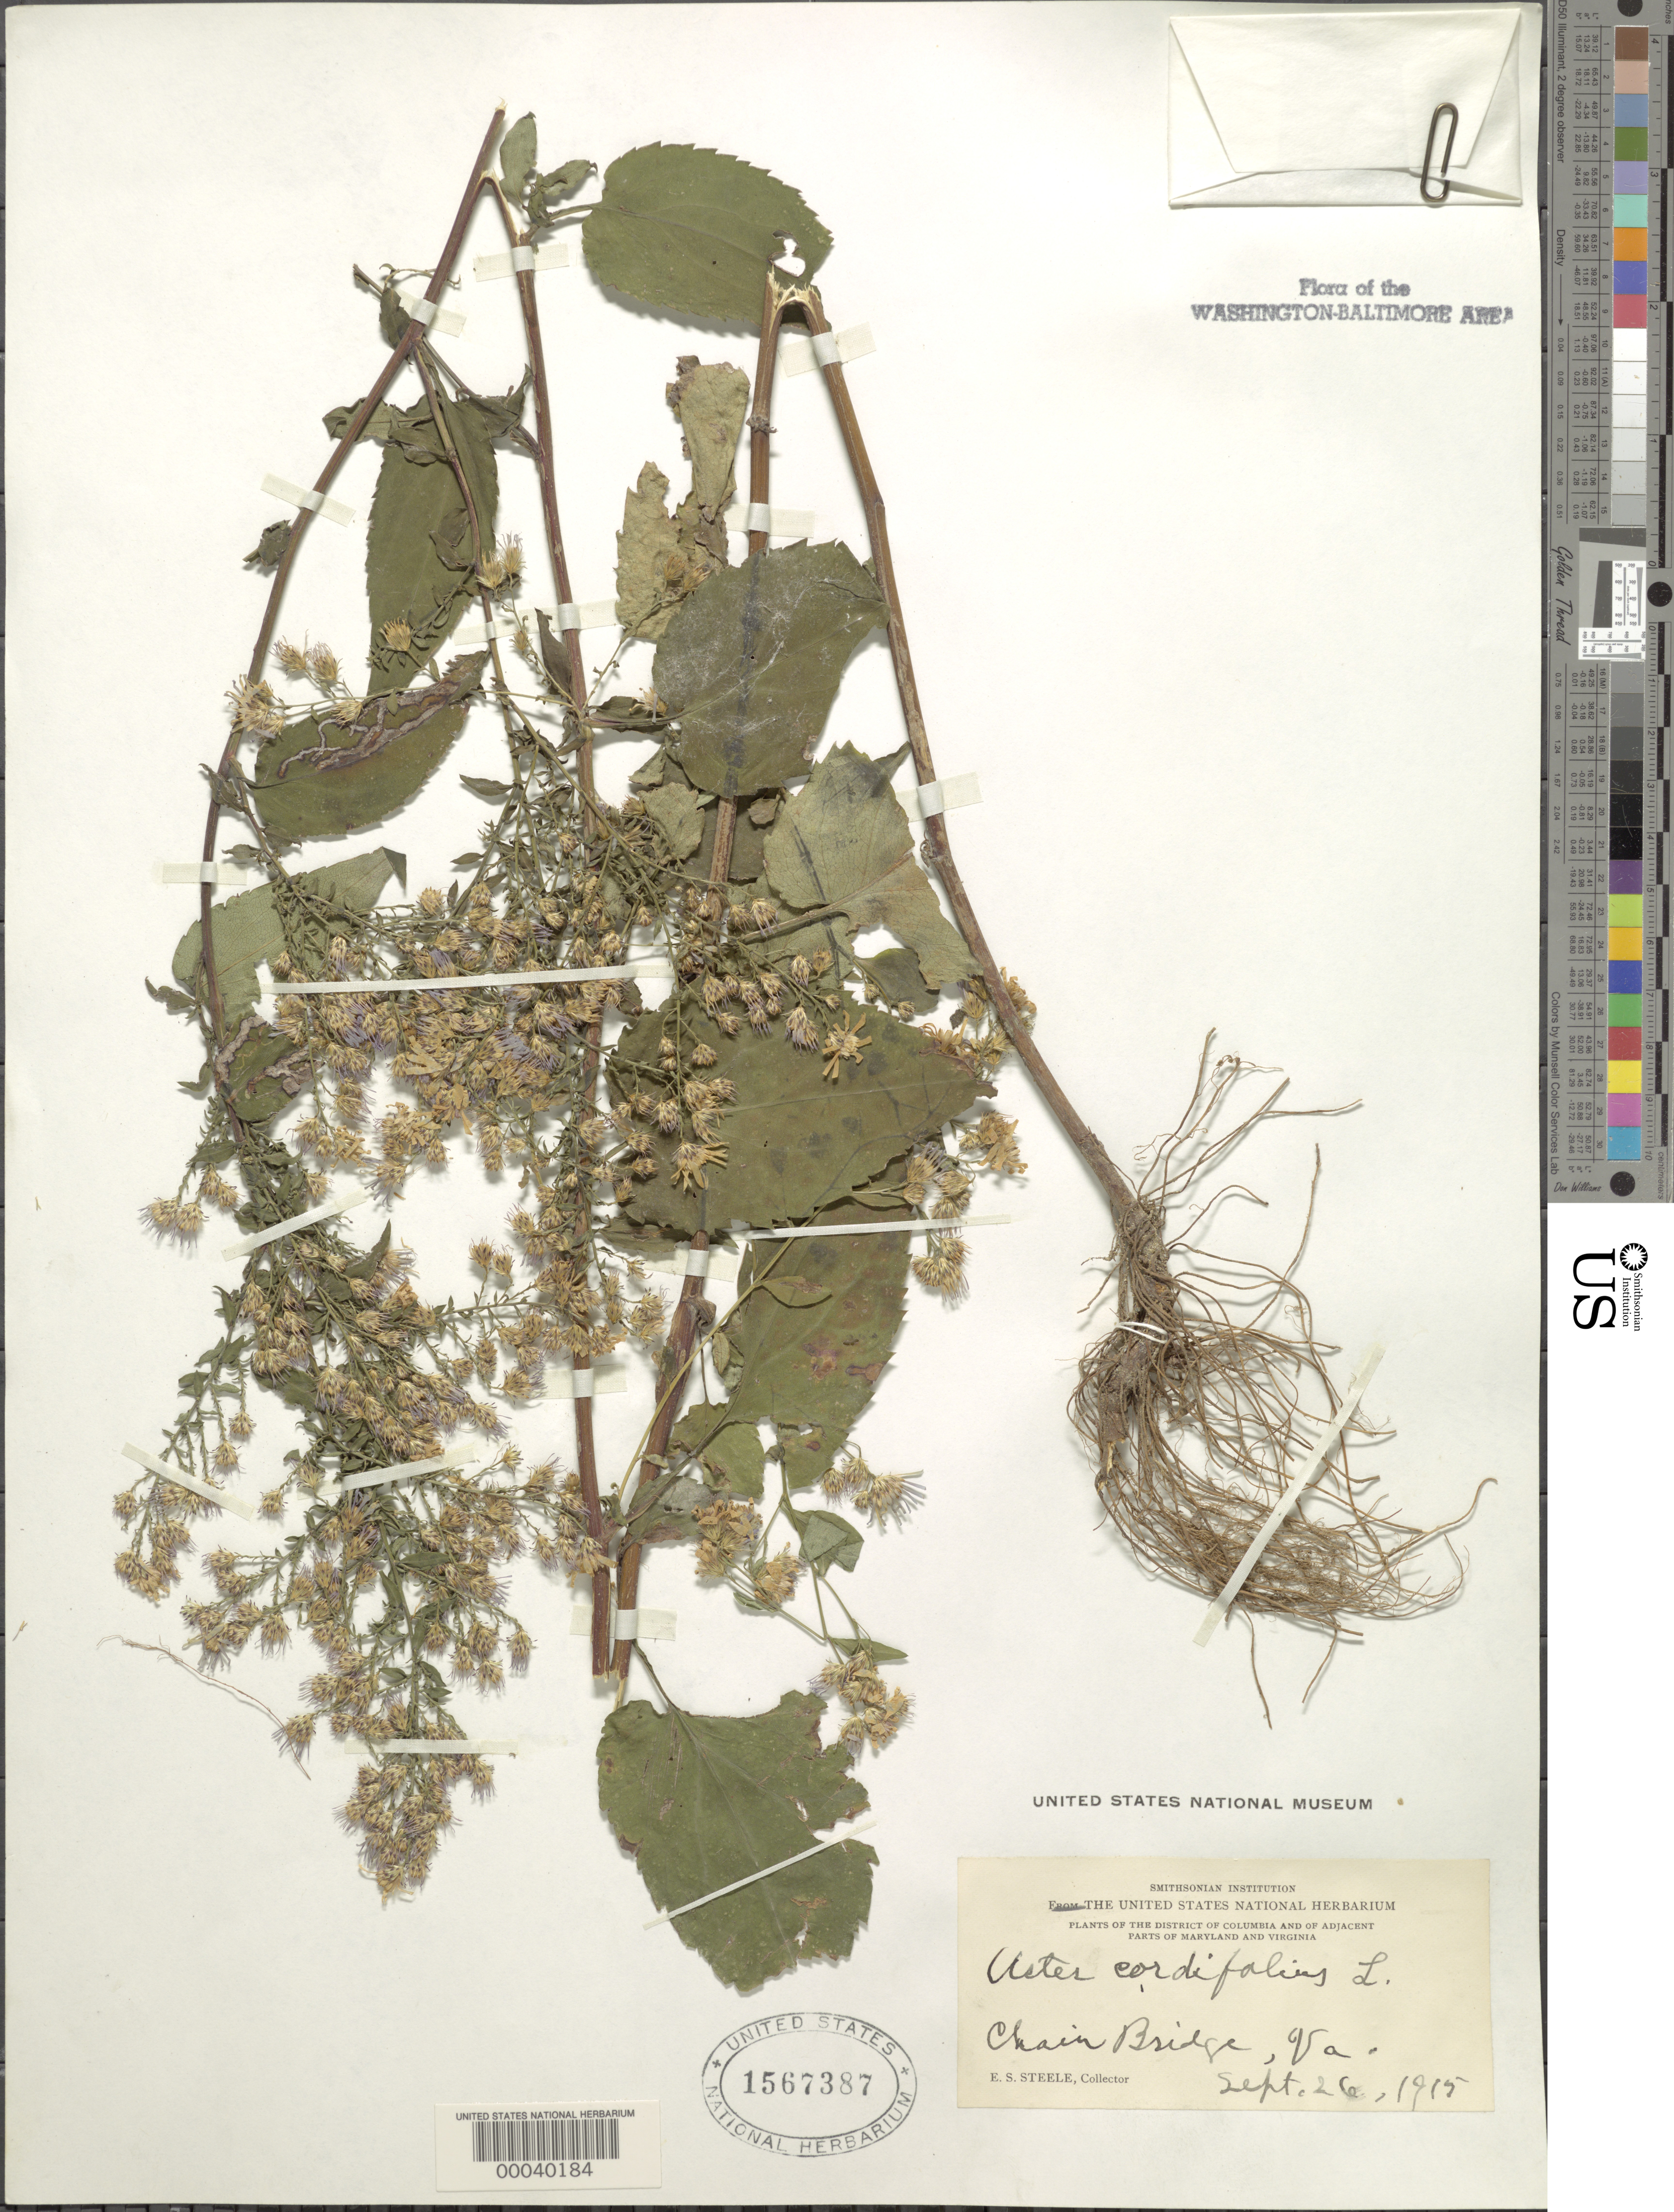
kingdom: Plantae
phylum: Tracheophyta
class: Magnoliopsida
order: Asterales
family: Asteraceae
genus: Symphyotrichum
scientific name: Symphyotrichum cordifolium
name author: (L.) G.L. Nesom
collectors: E. Steele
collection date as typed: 26 Sep 1915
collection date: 1915-09-26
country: United States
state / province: Virginia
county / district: Fairfax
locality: Chain Bridge C. & O. Canal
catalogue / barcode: US 1567387